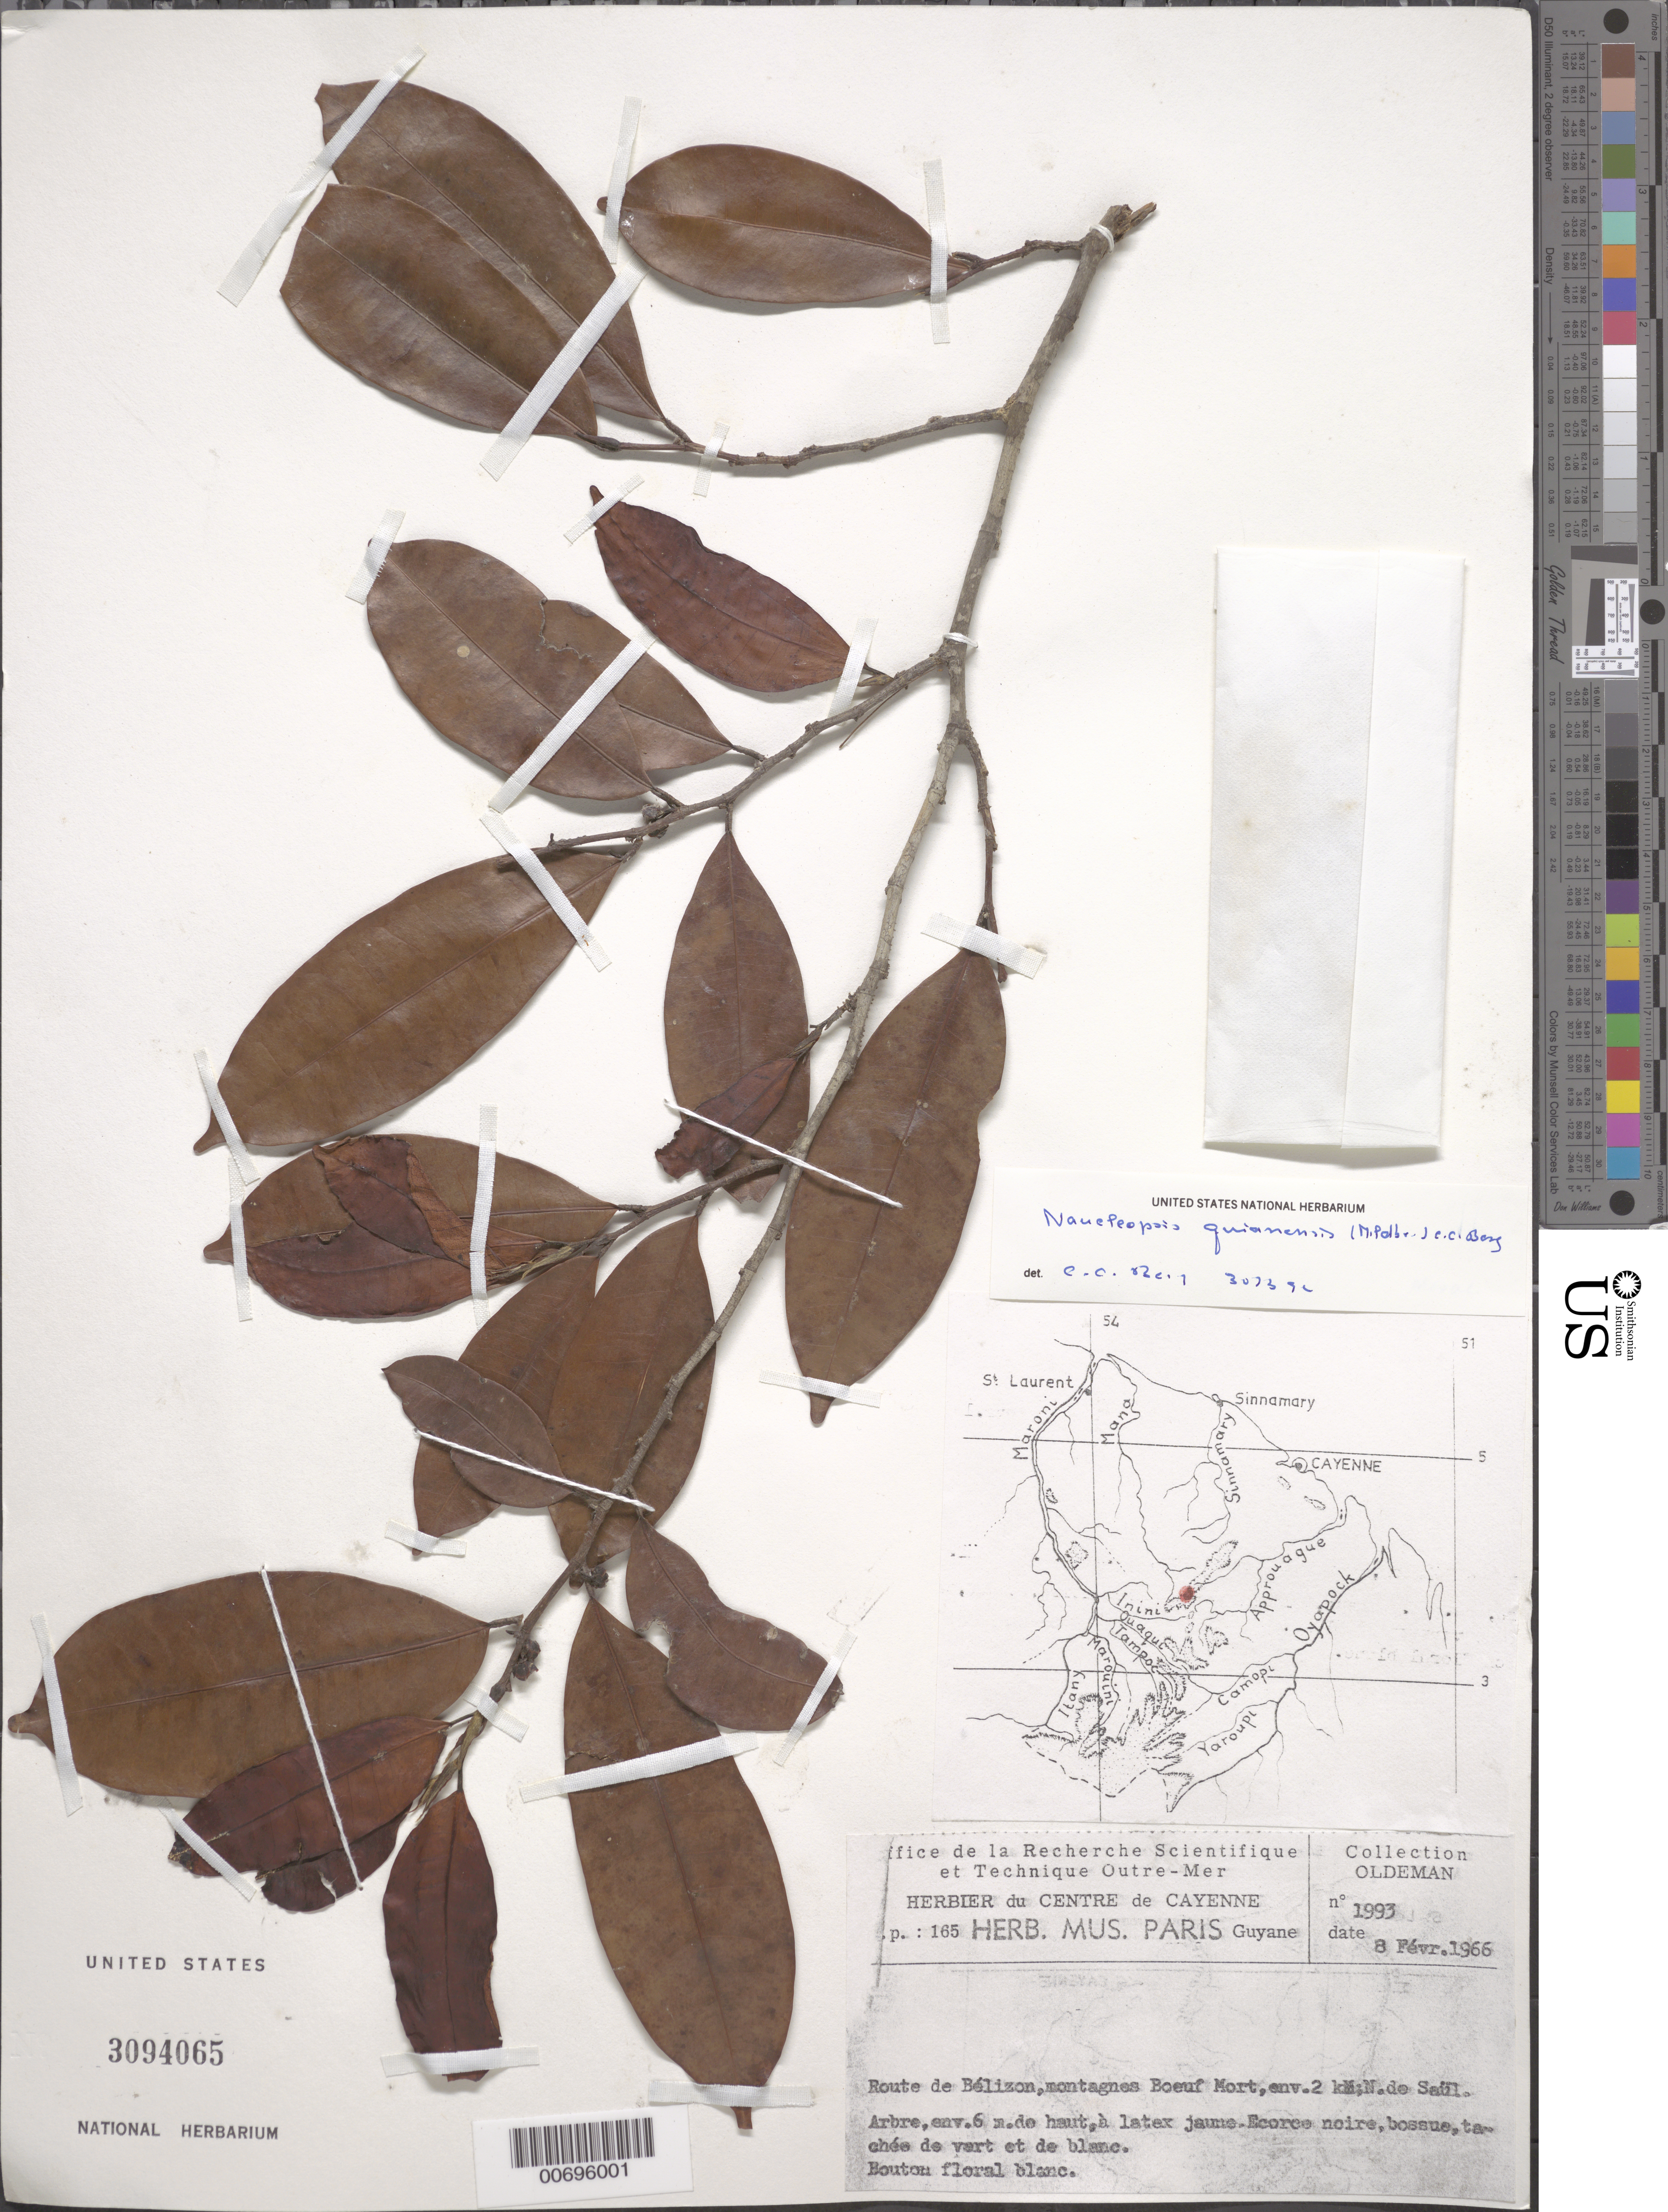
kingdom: Plantae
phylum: Tracheophyta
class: Magnoliopsida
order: Rosales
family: Moraceae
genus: Naucleopsis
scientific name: Naucleopsis guianensis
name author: (Mildbr.) C.C. Berg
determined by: Berg, C. C.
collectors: R. Oldeman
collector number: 1993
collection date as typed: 8-Feb-66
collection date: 1966-02-08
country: French Guiana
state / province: Saint-Laurent-du-Maroni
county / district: Saül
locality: Route de Bélizon, montagnes Boeuf Mort, ca. 2 km N de Saül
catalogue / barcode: US 3094065